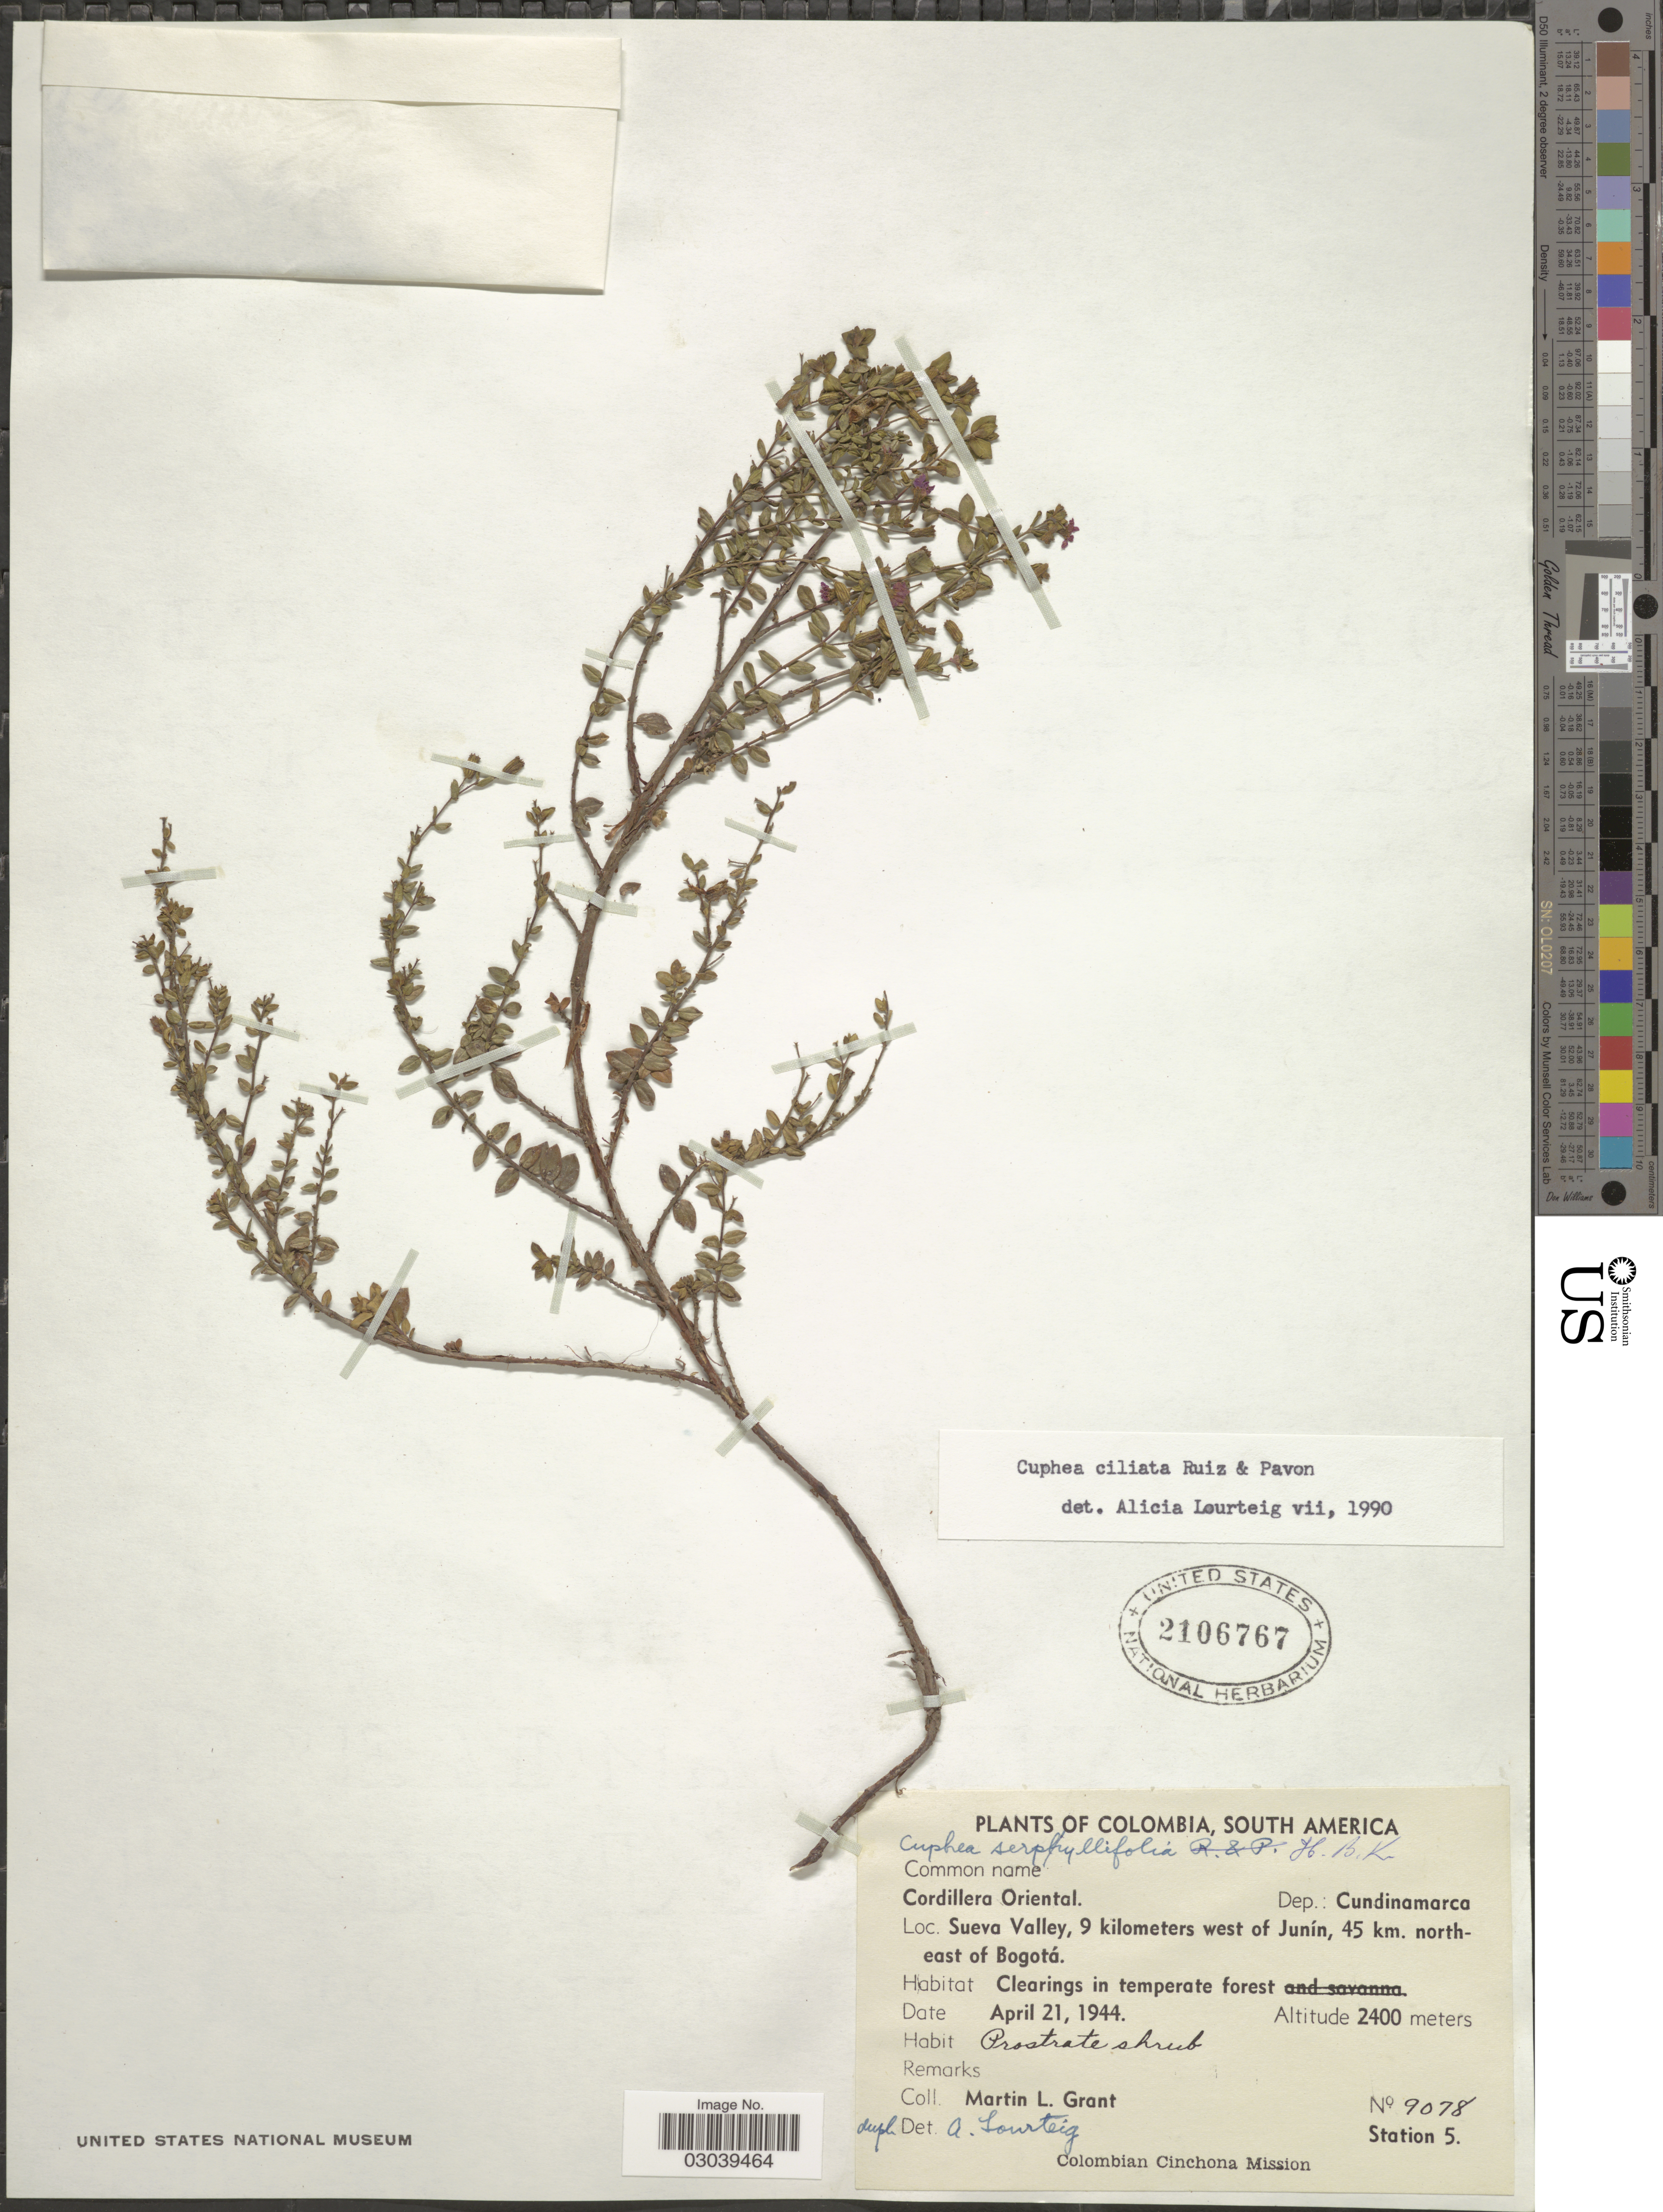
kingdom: Plantae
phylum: Tracheophyta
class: Magnoliopsida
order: Myrtales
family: Lythraceae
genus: Cuphea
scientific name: Cuphea ciliata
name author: Ruiz & Pav.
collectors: M. L. Grant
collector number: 9078/ Station 5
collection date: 1944-04-21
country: Colombia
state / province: Cundinamarca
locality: Cordillera Oriental. Dep.: Cundinamarca. Sueva Valley, 9 kilometers west of Junín, 45 km. northeast of Bogotá.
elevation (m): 2400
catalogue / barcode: US 2106767